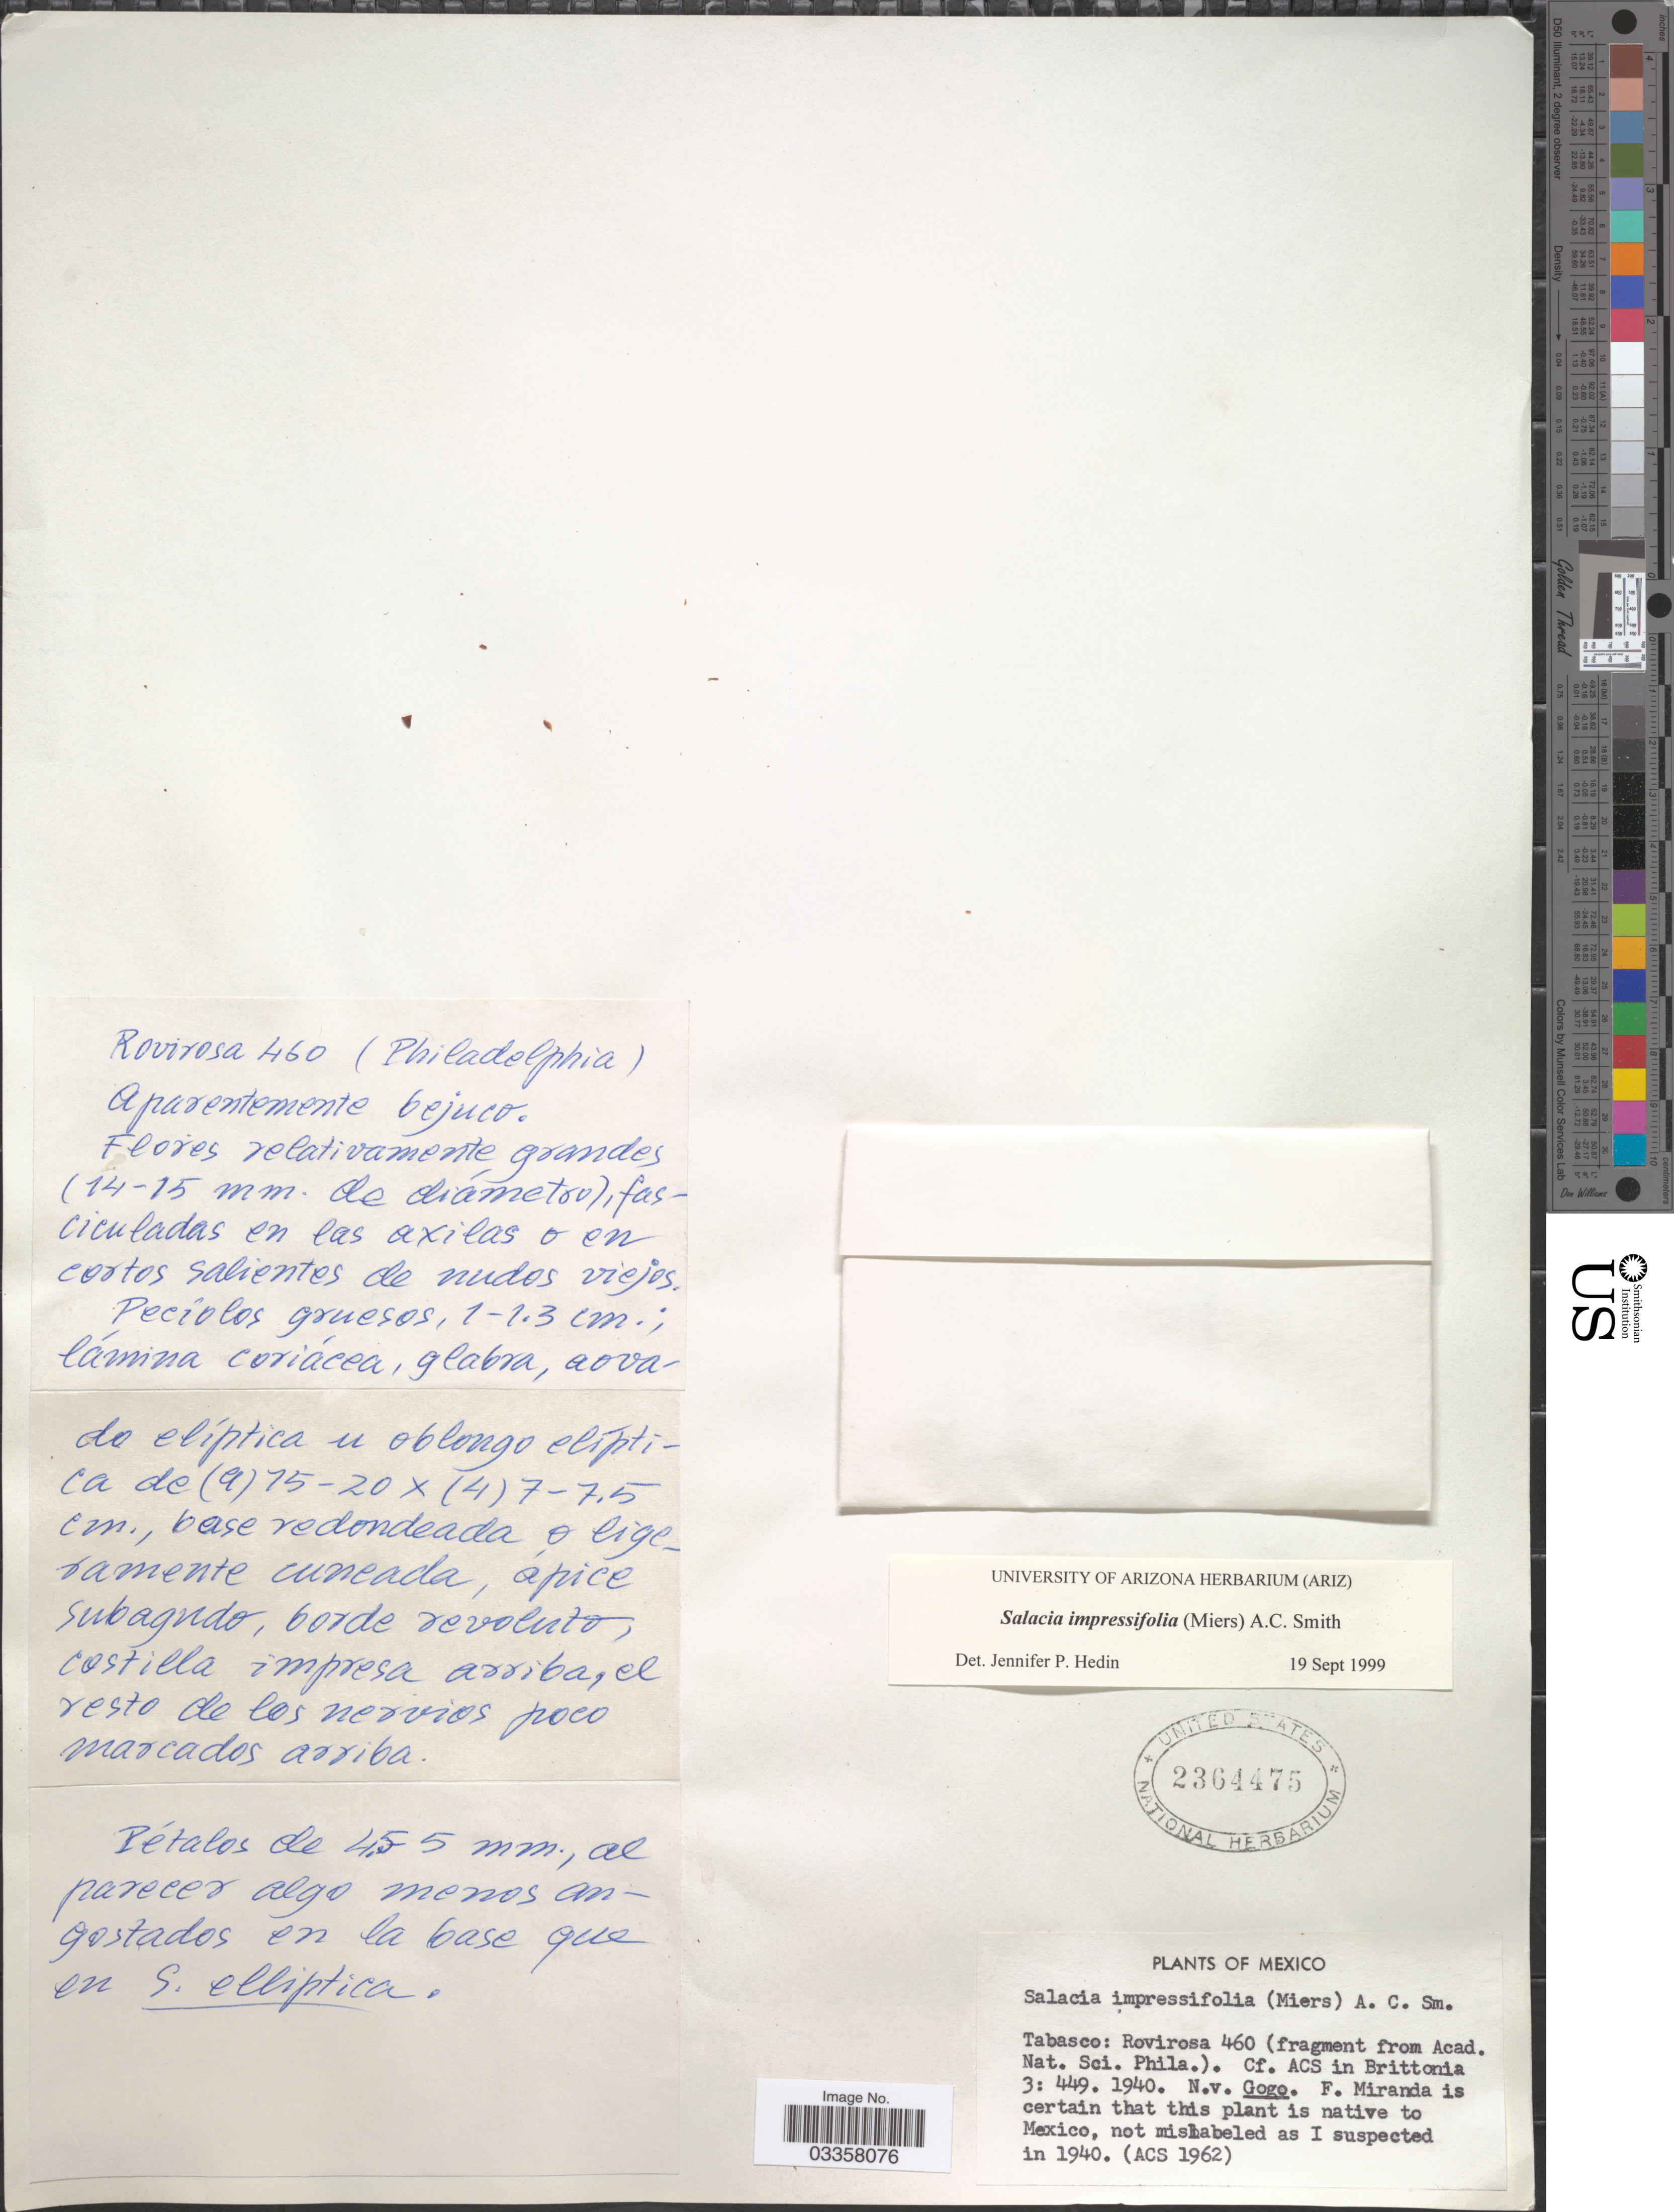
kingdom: Plantae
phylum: Tracheophyta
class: Magnoliopsida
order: Celastrales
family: Celastraceae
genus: Salacia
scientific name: Salacia impressifolia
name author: (Miers) A.C. Sm.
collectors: Rovirosa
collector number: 460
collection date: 1940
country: Mexico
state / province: Tabasco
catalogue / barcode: US 2364475